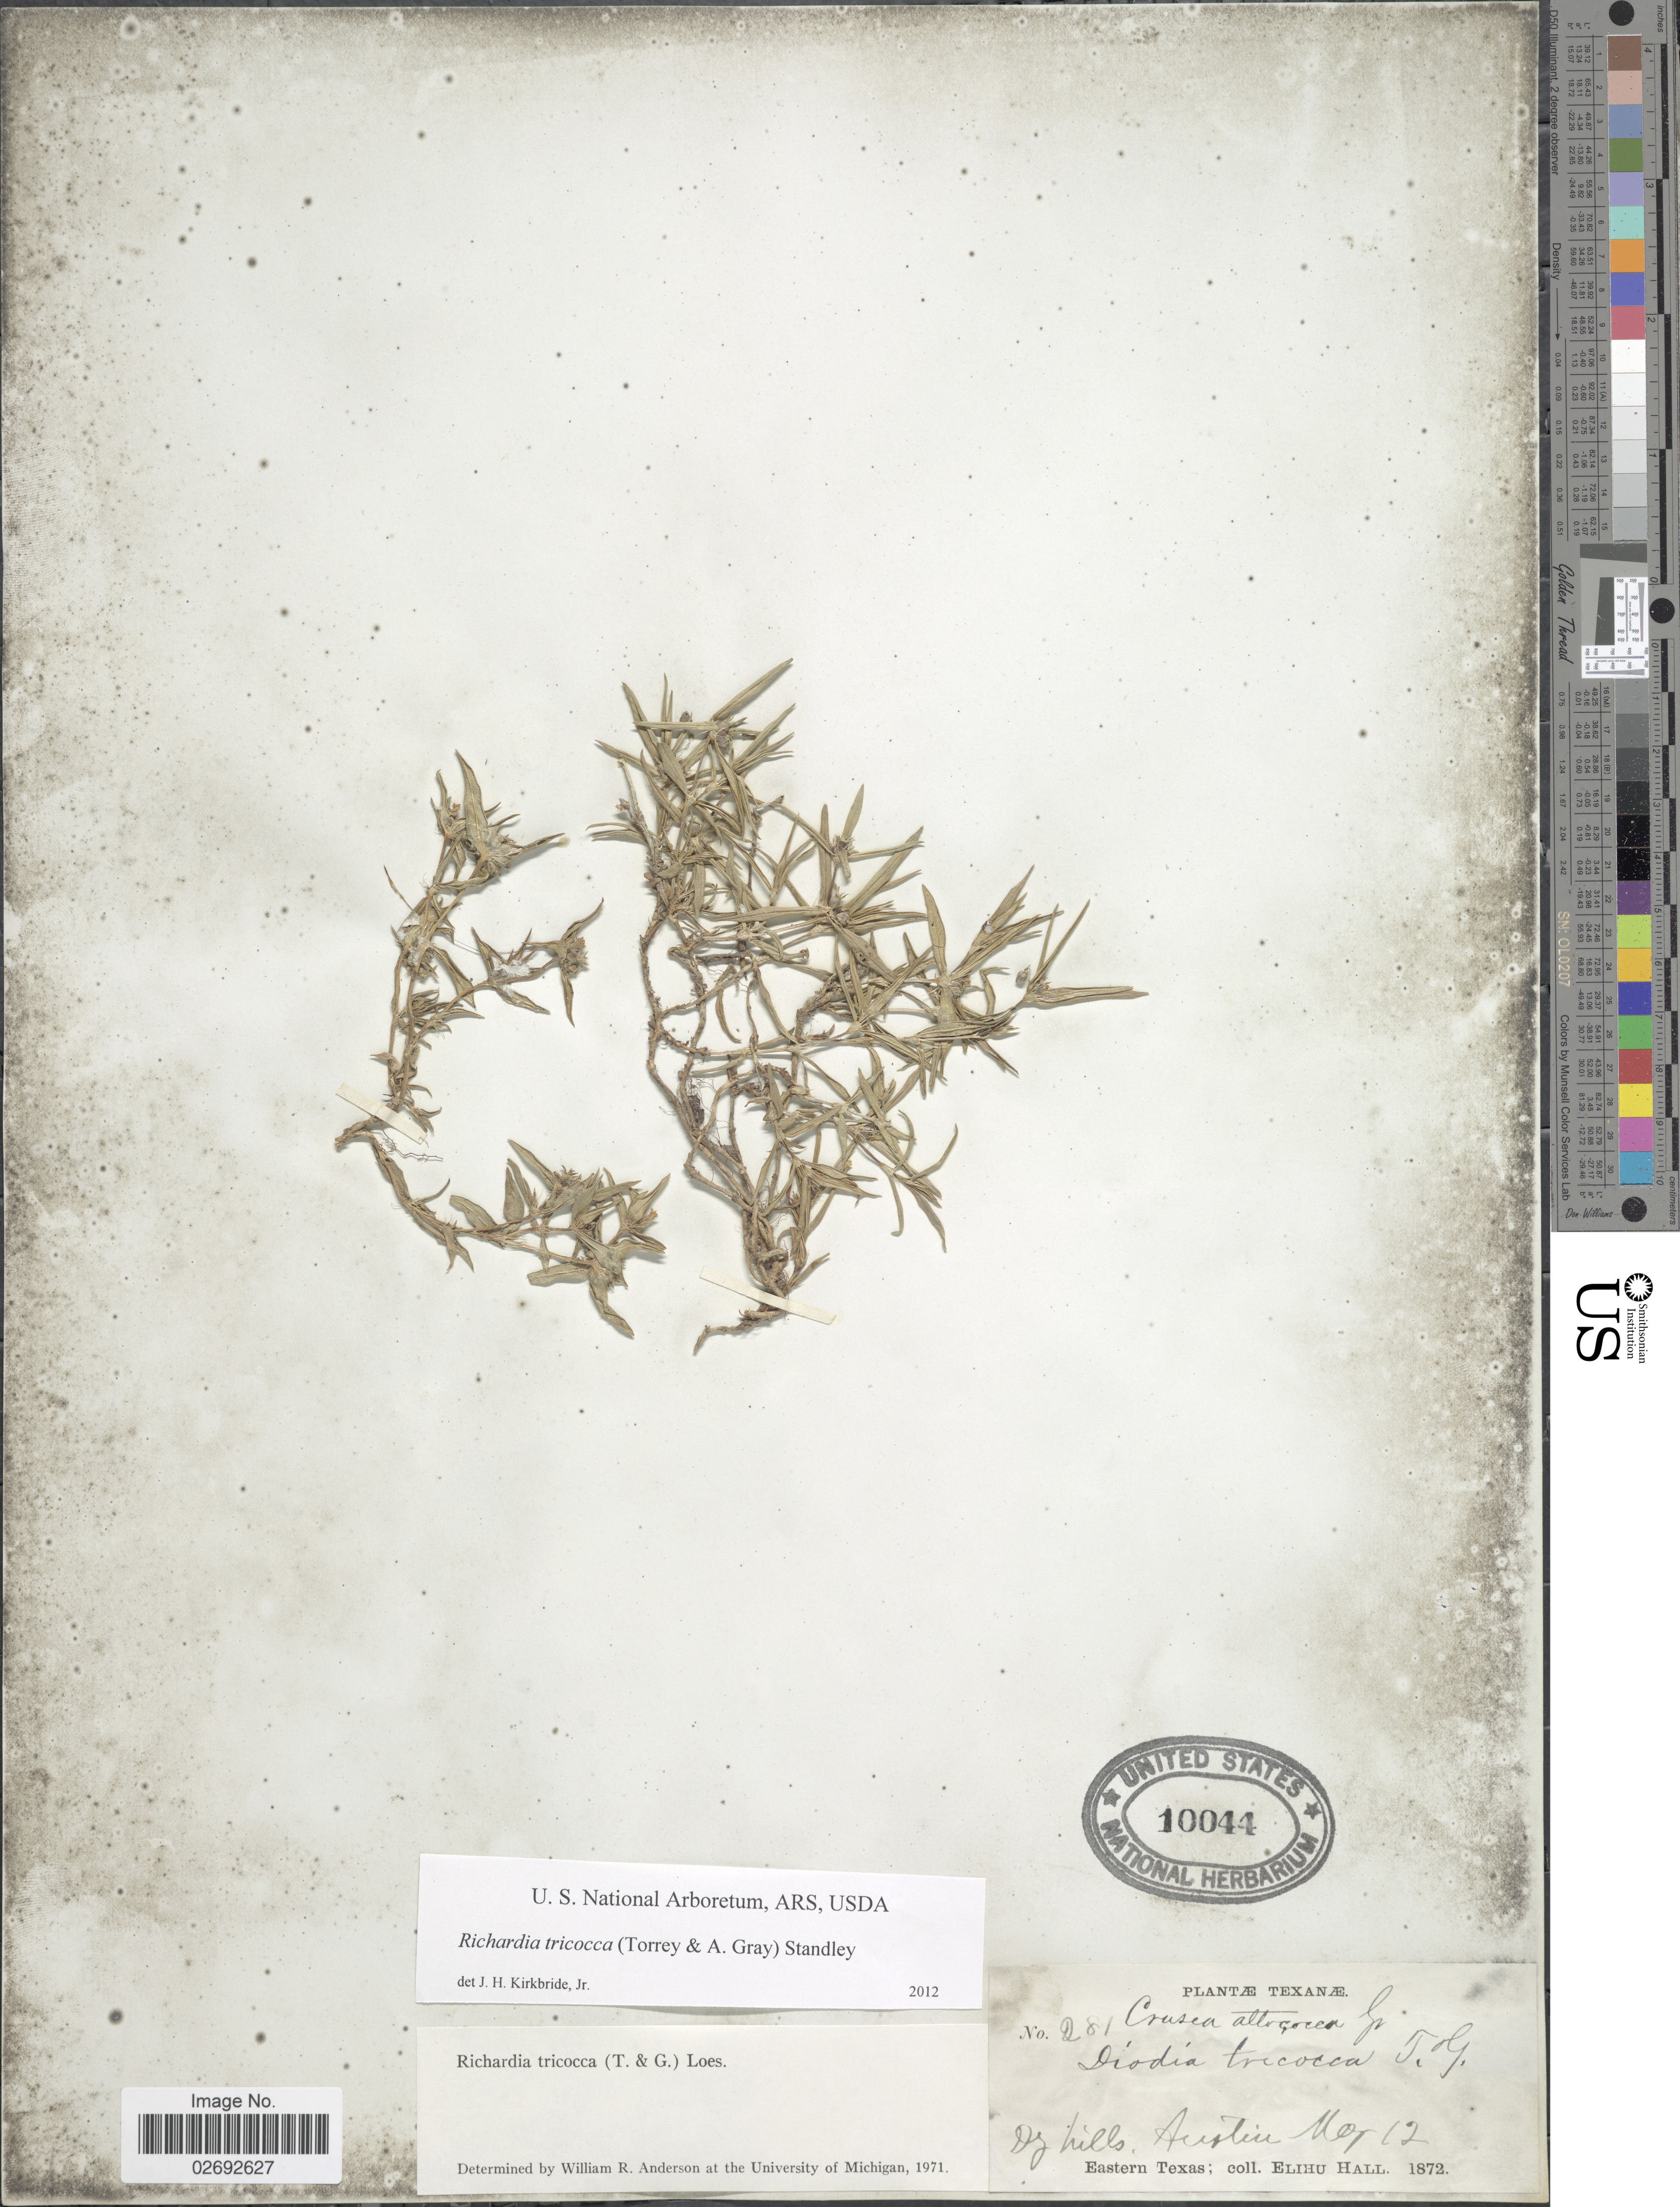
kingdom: Plantae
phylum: Tracheophyta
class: Magnoliopsida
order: Gentianales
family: Rubiaceae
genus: Richardia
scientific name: Richardia tricocca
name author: (Torr.) Standl.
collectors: E. Hall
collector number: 281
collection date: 1872-05-12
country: United States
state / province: Texas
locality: Austin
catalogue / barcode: US 10044